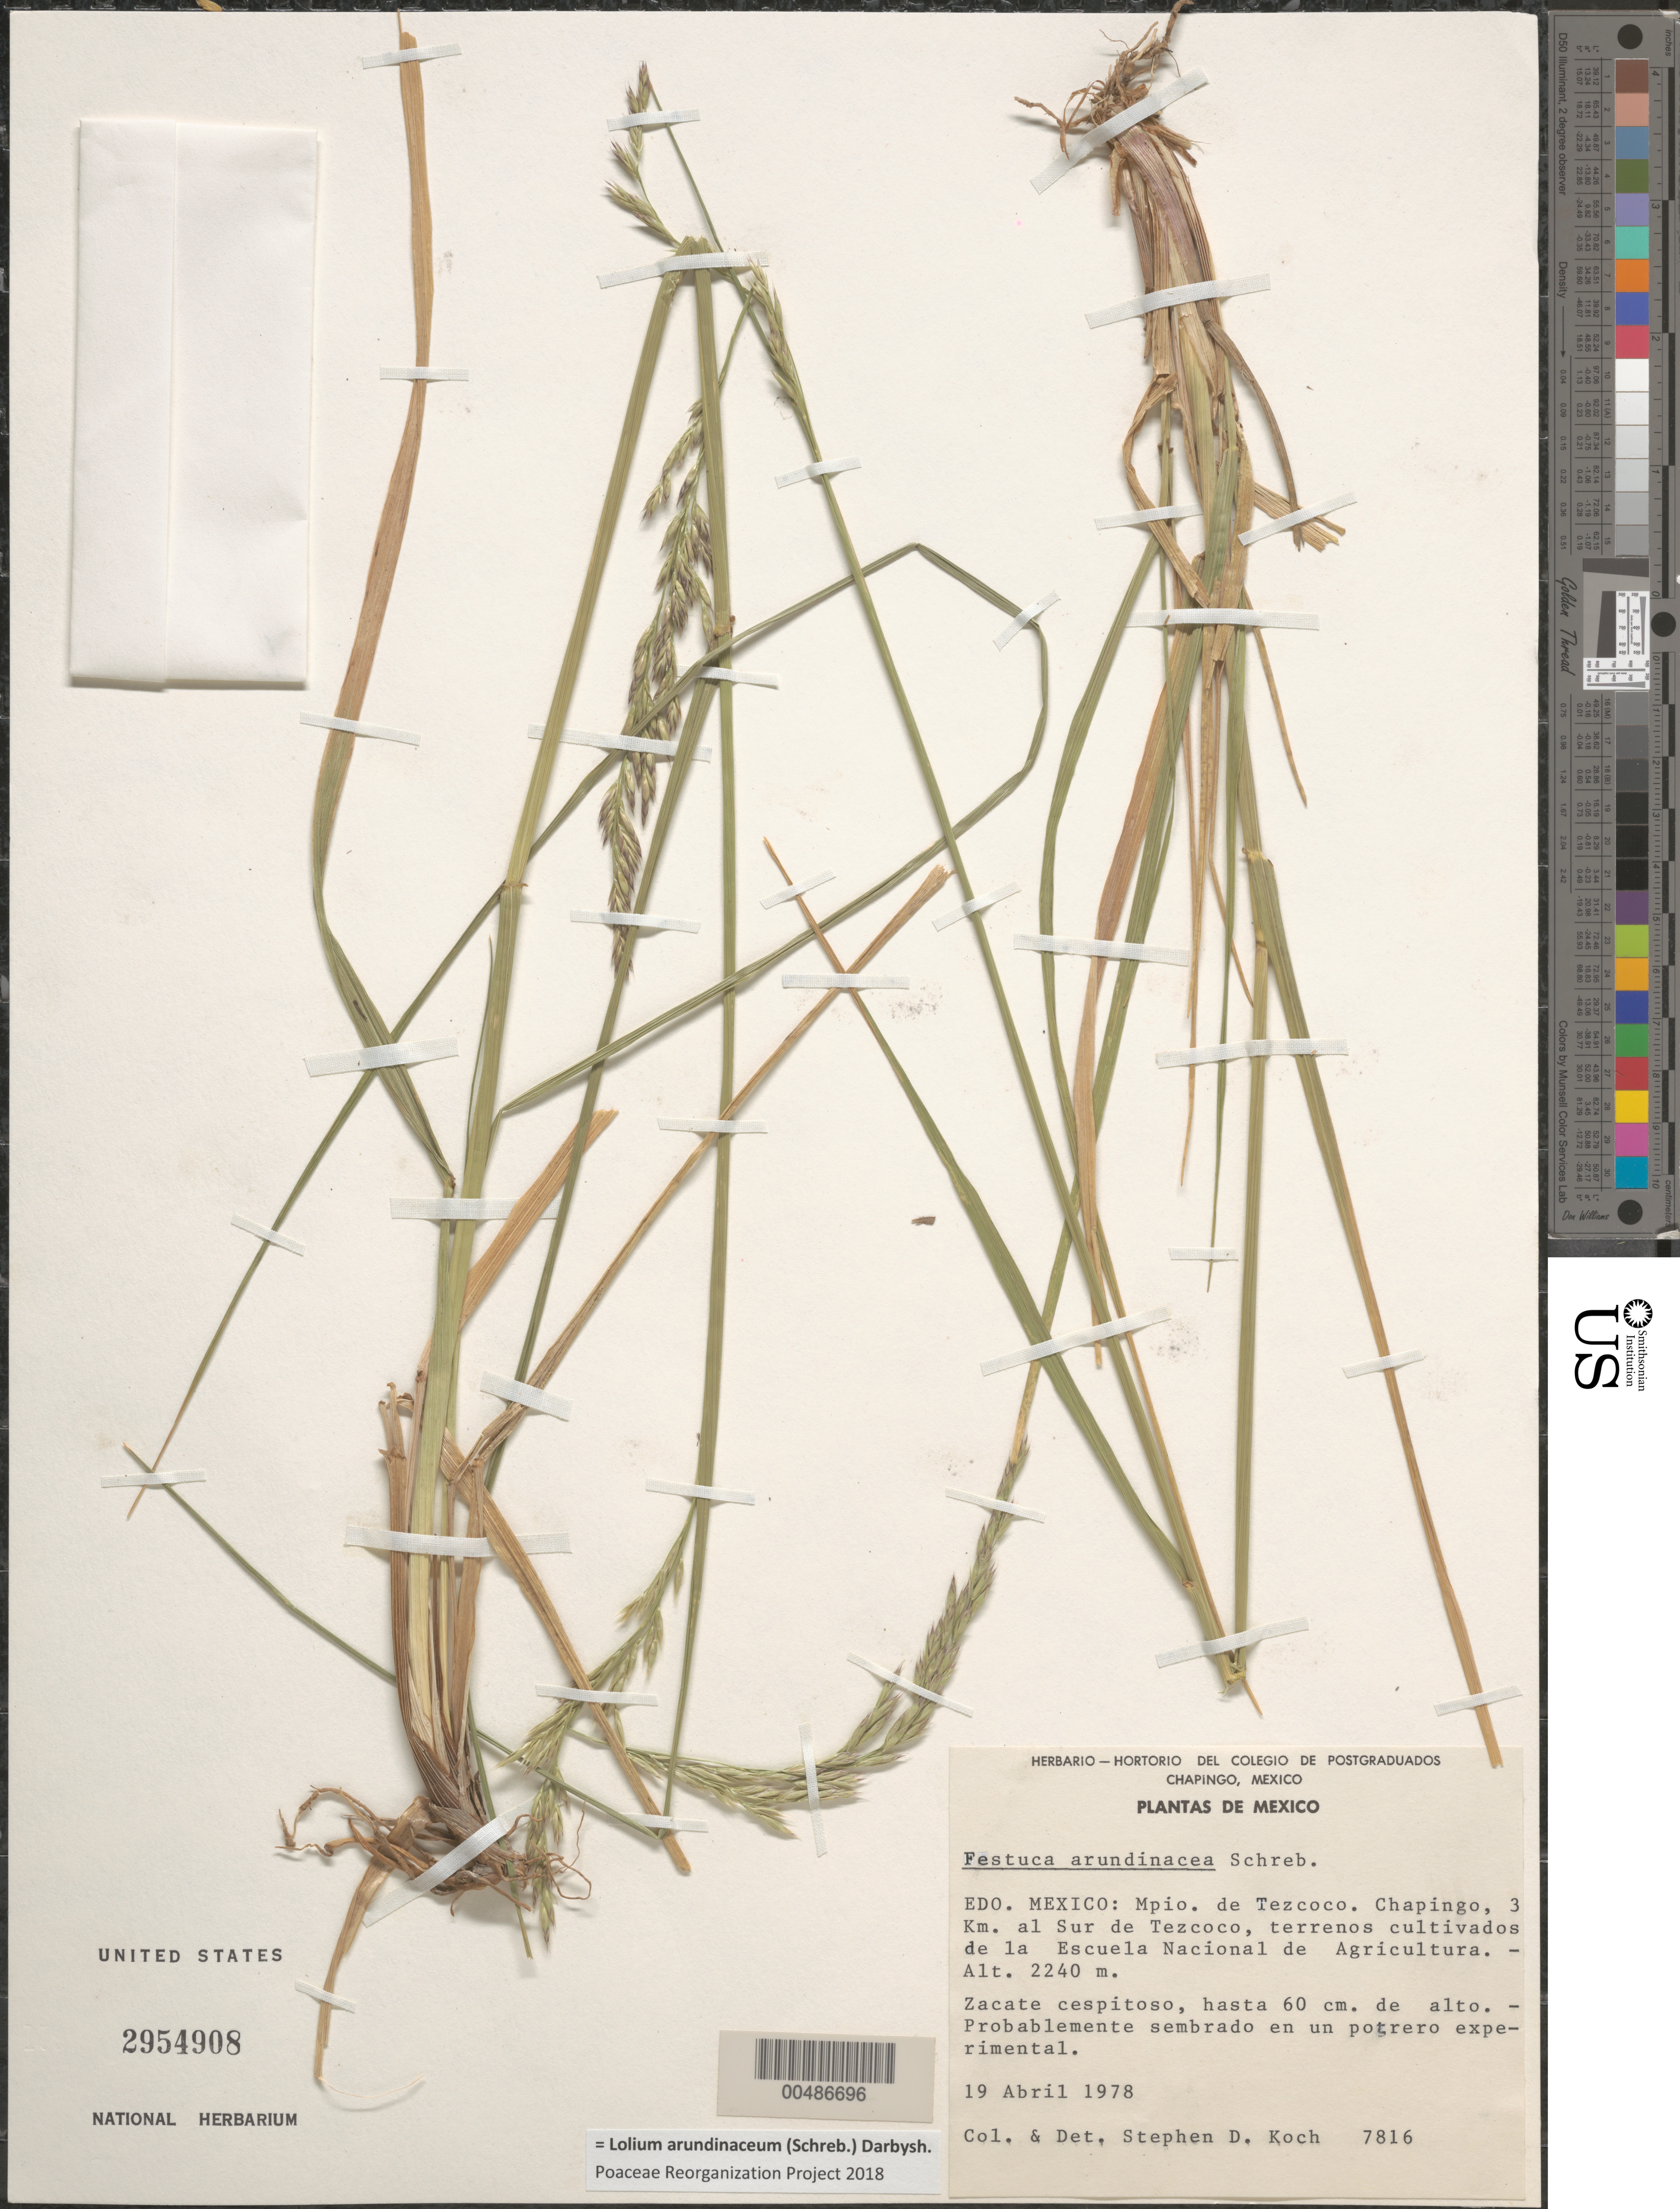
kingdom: Plantae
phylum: Tracheophyta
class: Liliopsida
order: Poales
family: Poaceae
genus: Lolium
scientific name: Lolium arundinaceum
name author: (Schreb.) Darbysh.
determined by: Poaceae Reorganization Project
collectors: S. D. Koch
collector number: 7816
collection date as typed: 19 Apr 1978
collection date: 1978-04-19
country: Mexico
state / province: México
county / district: Texcoco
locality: Chapingo, 3 km al S de Tezcoco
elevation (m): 2240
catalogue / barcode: US 2954908